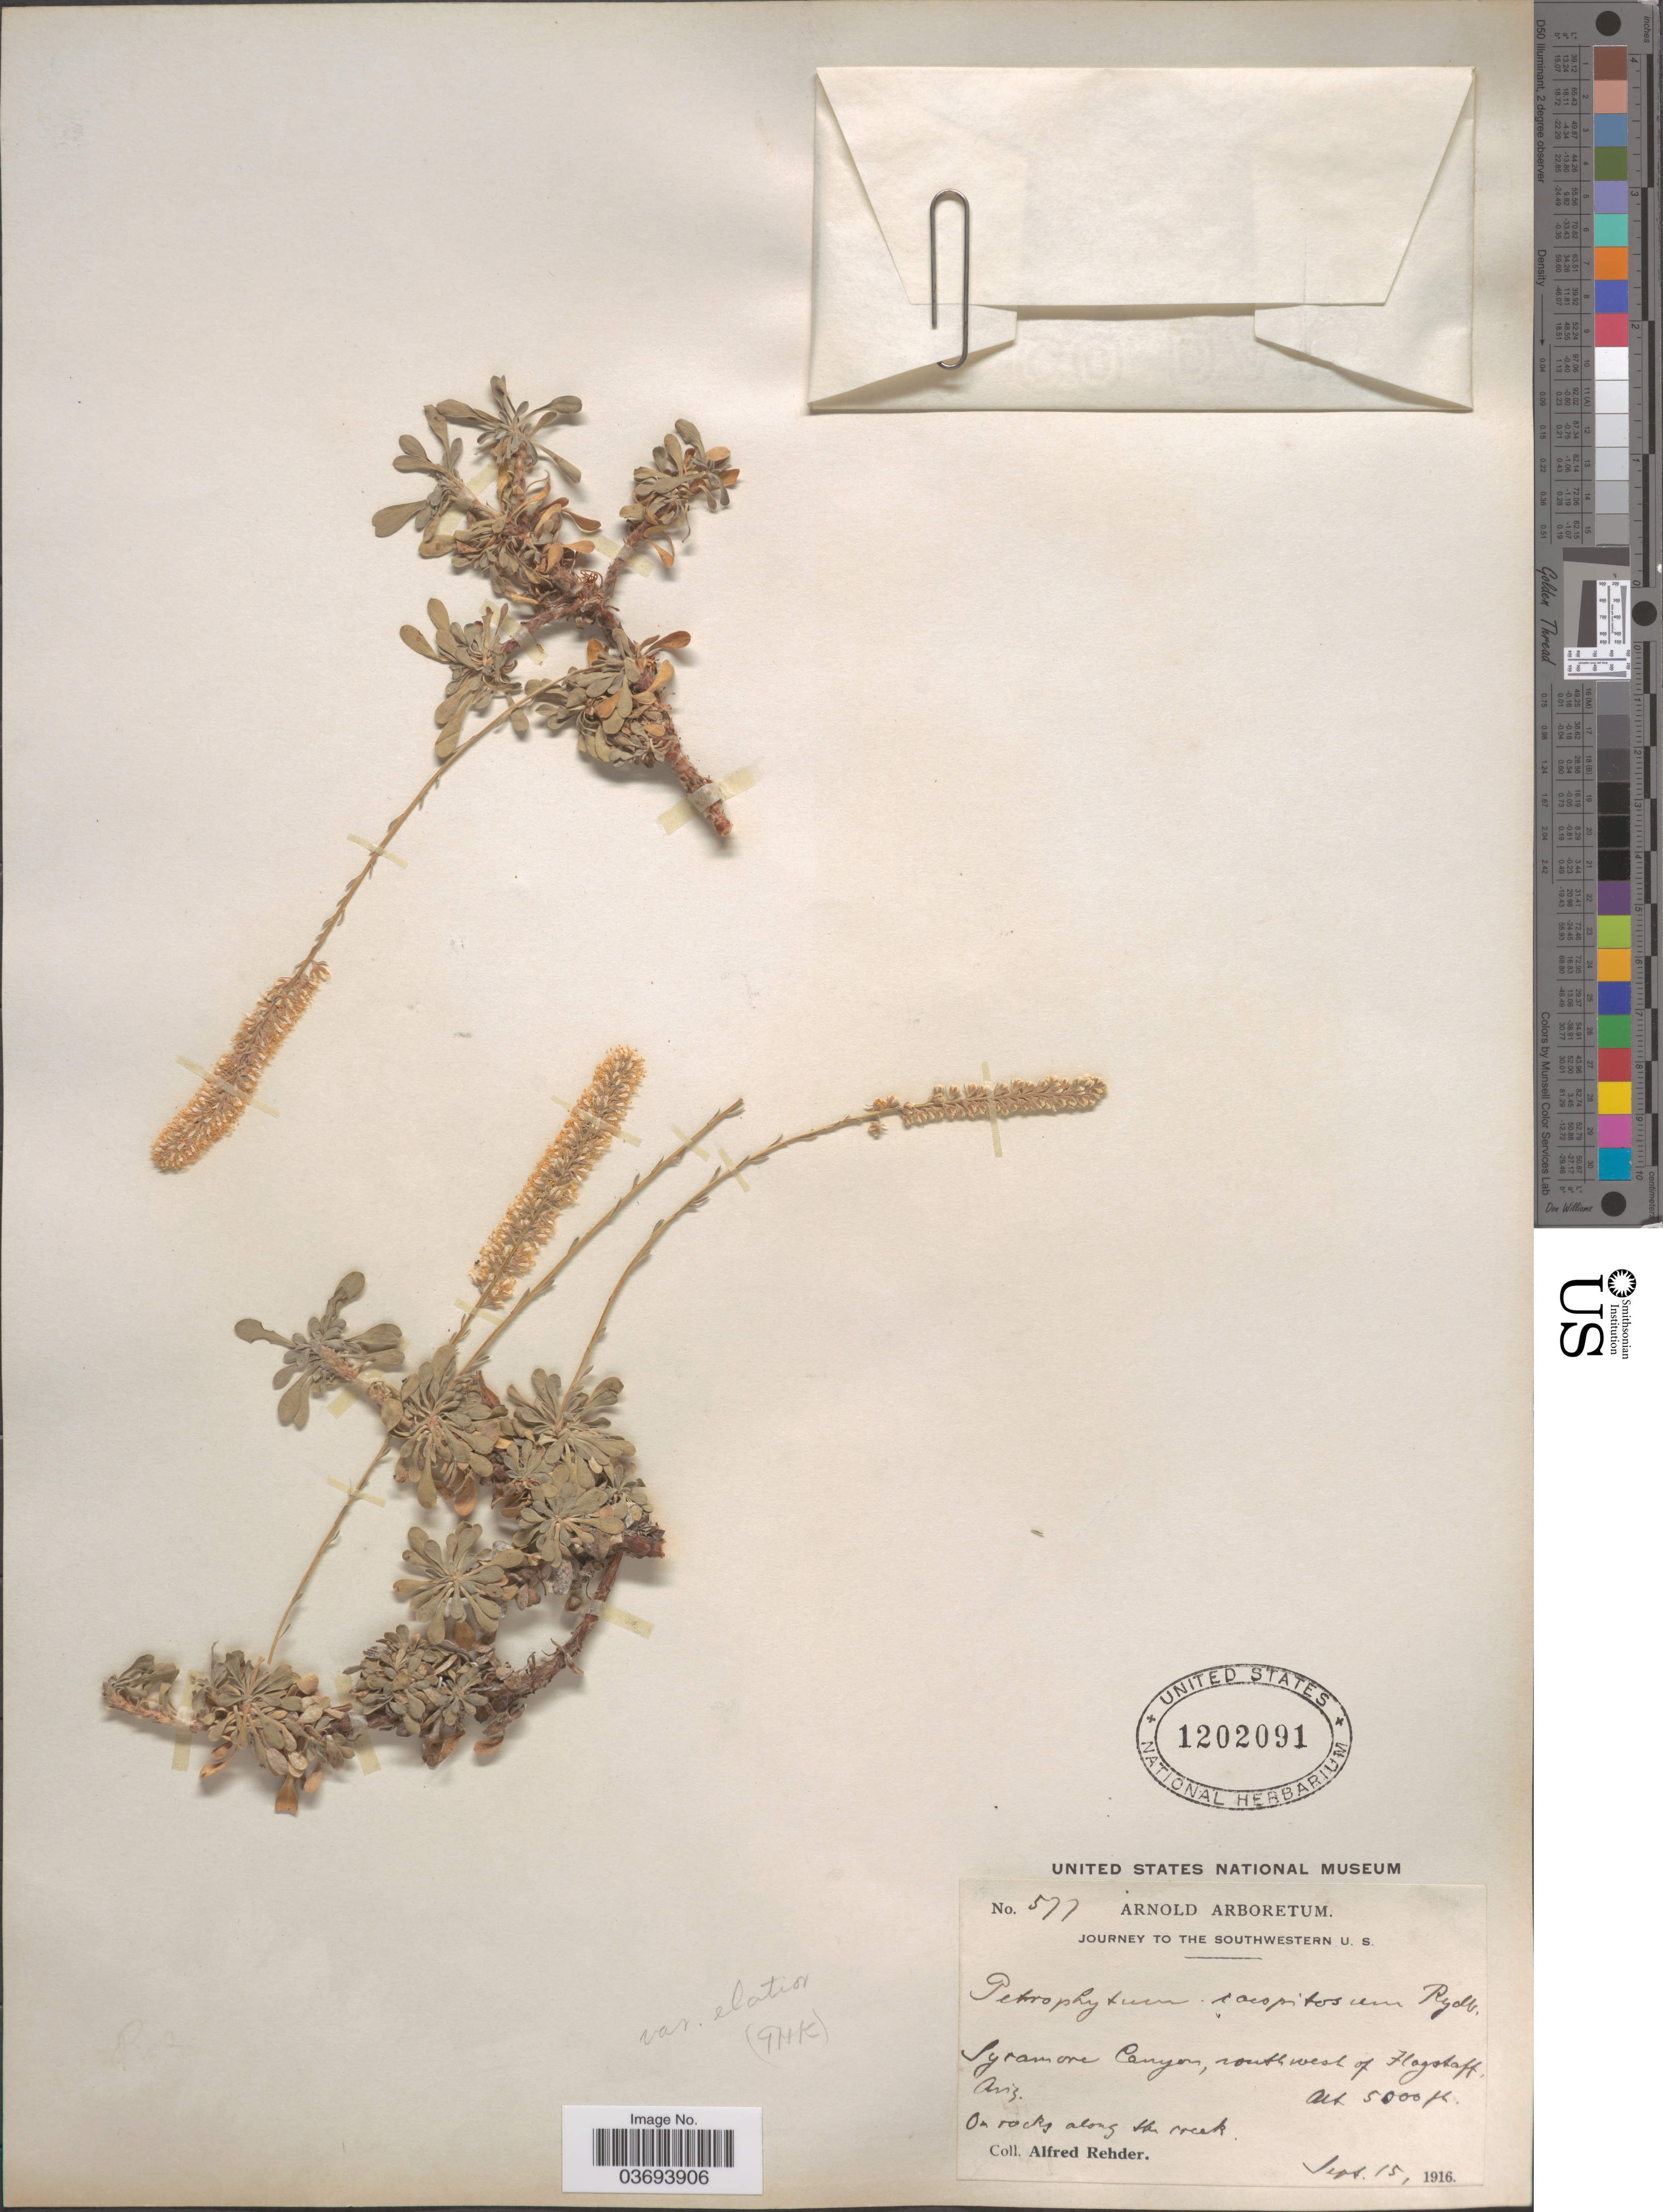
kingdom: Plantae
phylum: Tracheophyta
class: Magnoliopsida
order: Rosales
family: Rosaceae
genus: Petrophytum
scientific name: Petrophytum elatius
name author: (S. Watson) A. Heller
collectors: A. Rehder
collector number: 577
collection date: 1916-09-15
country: United States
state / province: Arizona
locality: Syramone Canyon, southwest of Flagstaff.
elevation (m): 1524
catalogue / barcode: US 1202091